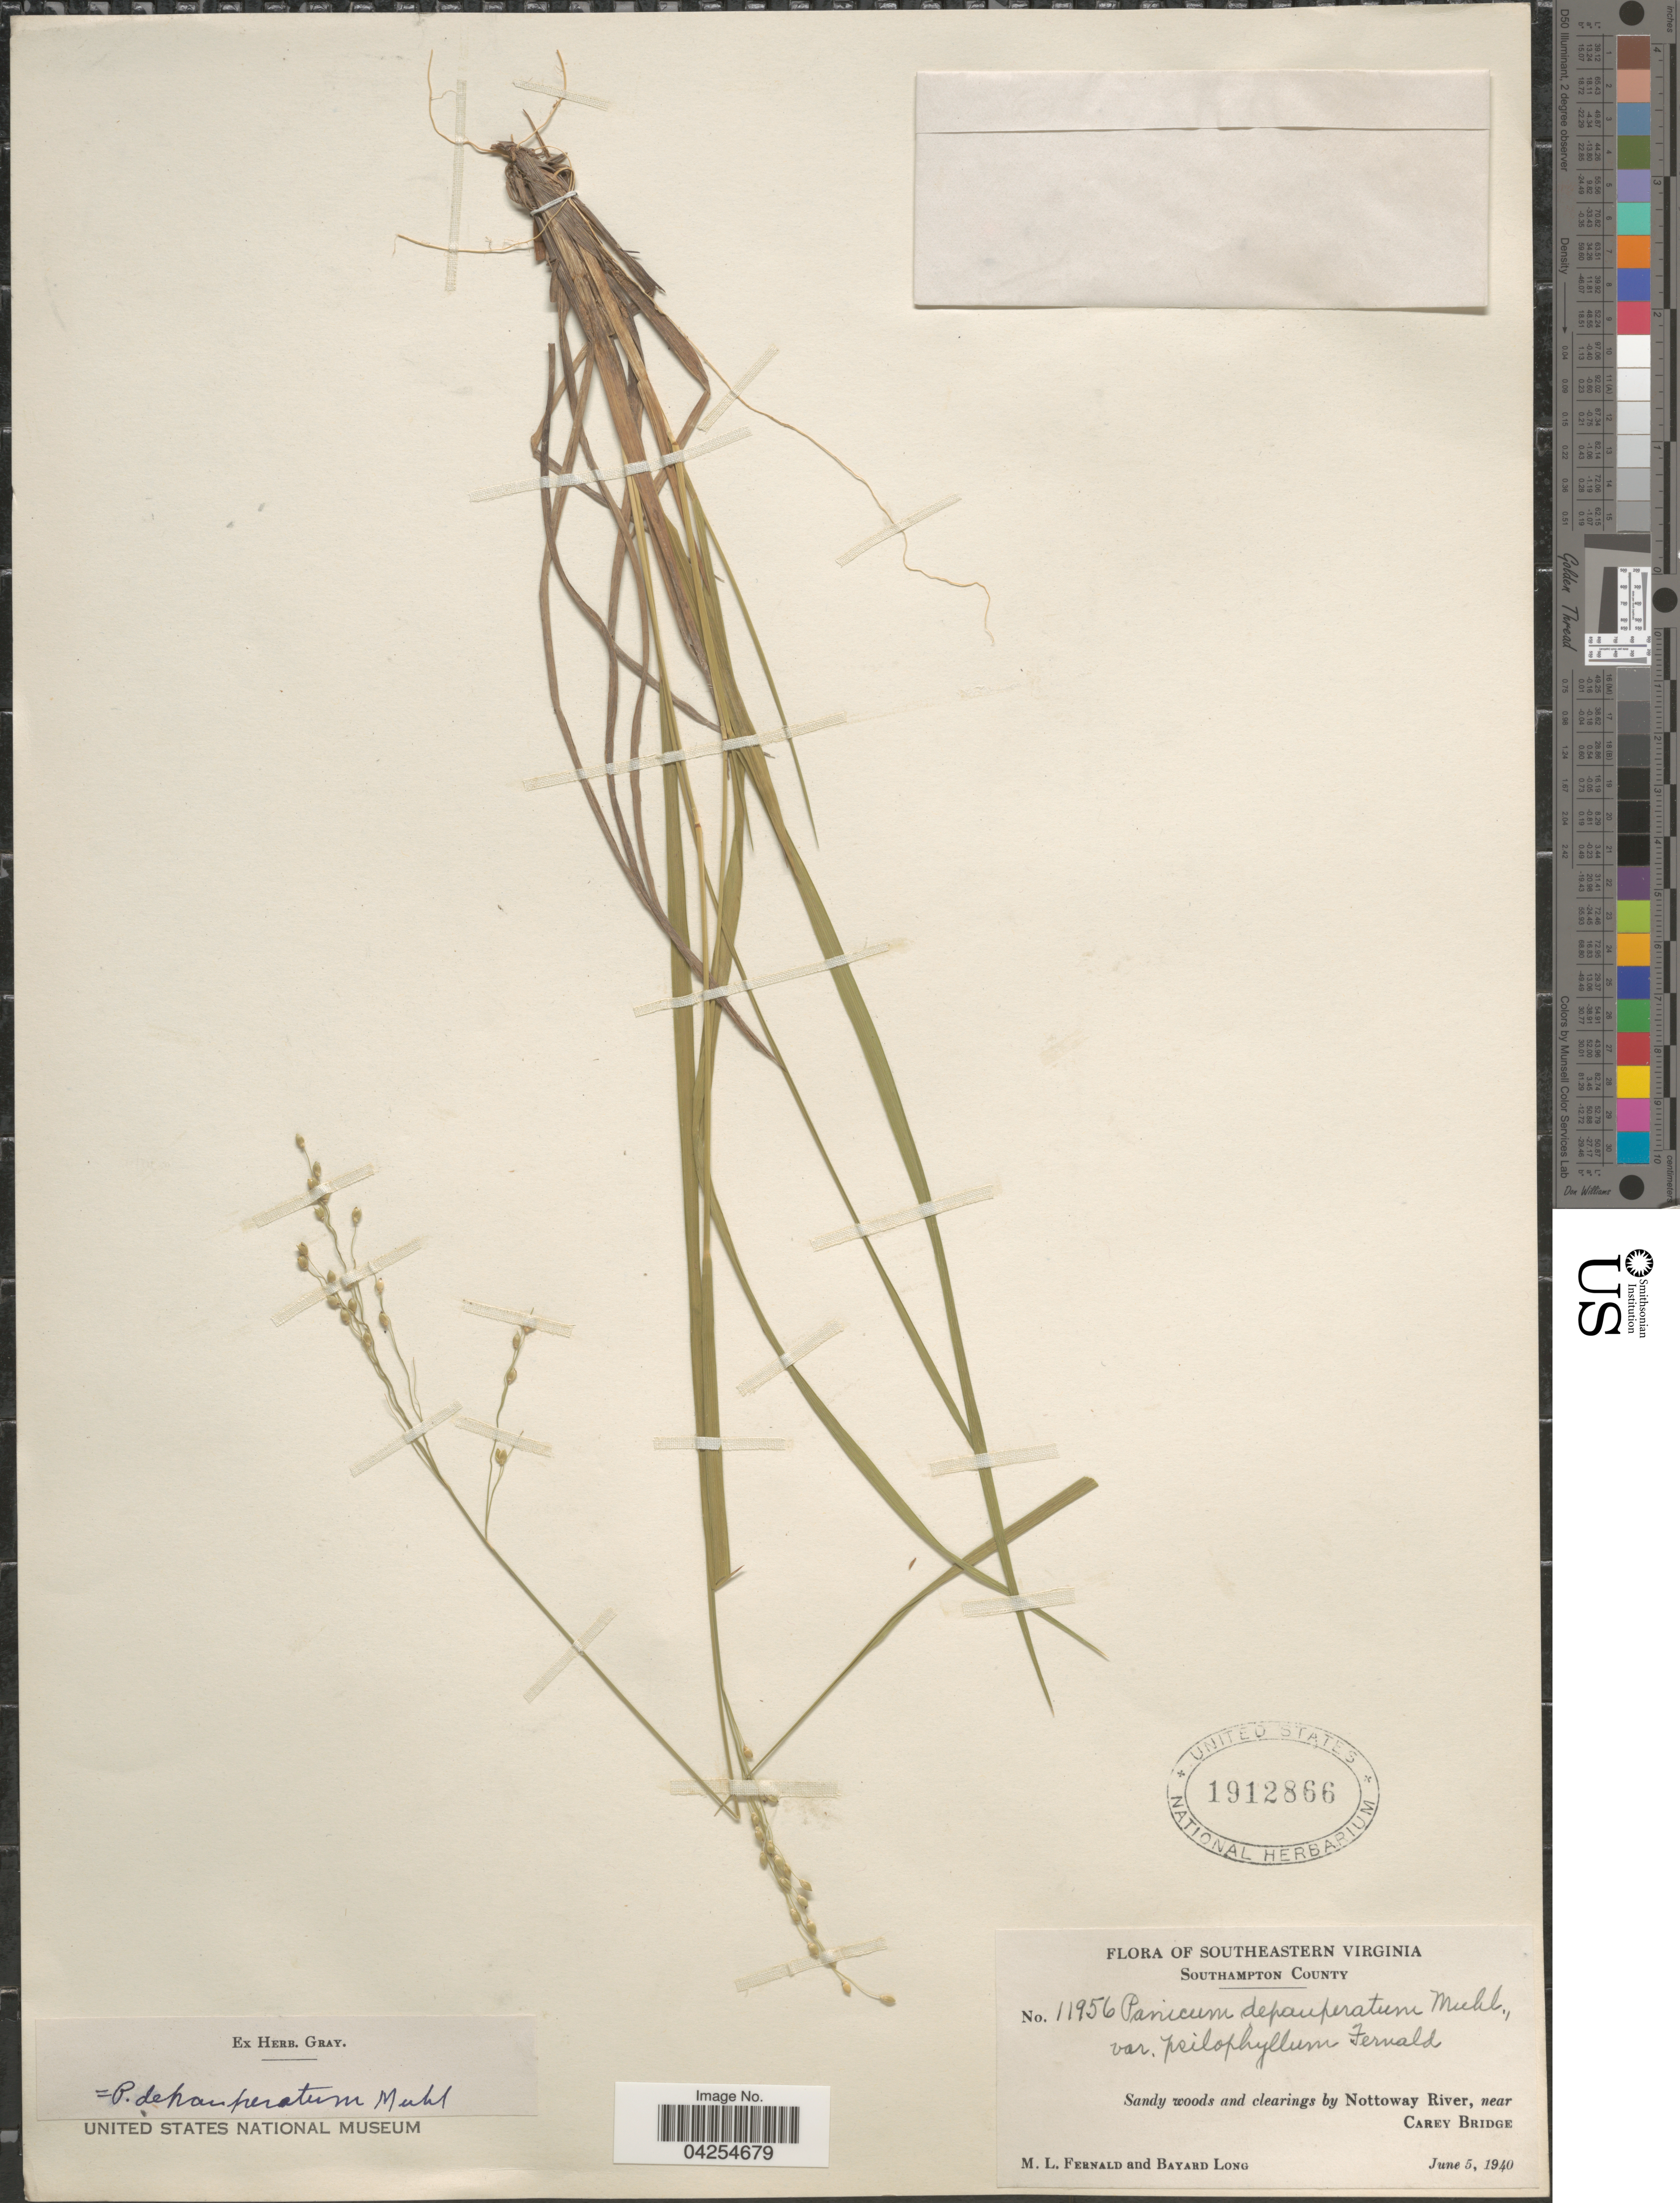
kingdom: Plantae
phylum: Tracheophyta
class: Liliopsida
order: Poales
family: Poaceae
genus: Dichanthelium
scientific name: Dichanthelium depauperatum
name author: (Muhl.) Gould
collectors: M. L. Fernald & B. Long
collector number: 11956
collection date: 1940-06-05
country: United States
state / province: Virginia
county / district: Southampton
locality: Southeastern Virginia. Southampton County. Sandy woods and clearings by Nottoway River, near Carey Bridge.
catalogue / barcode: US 1912866